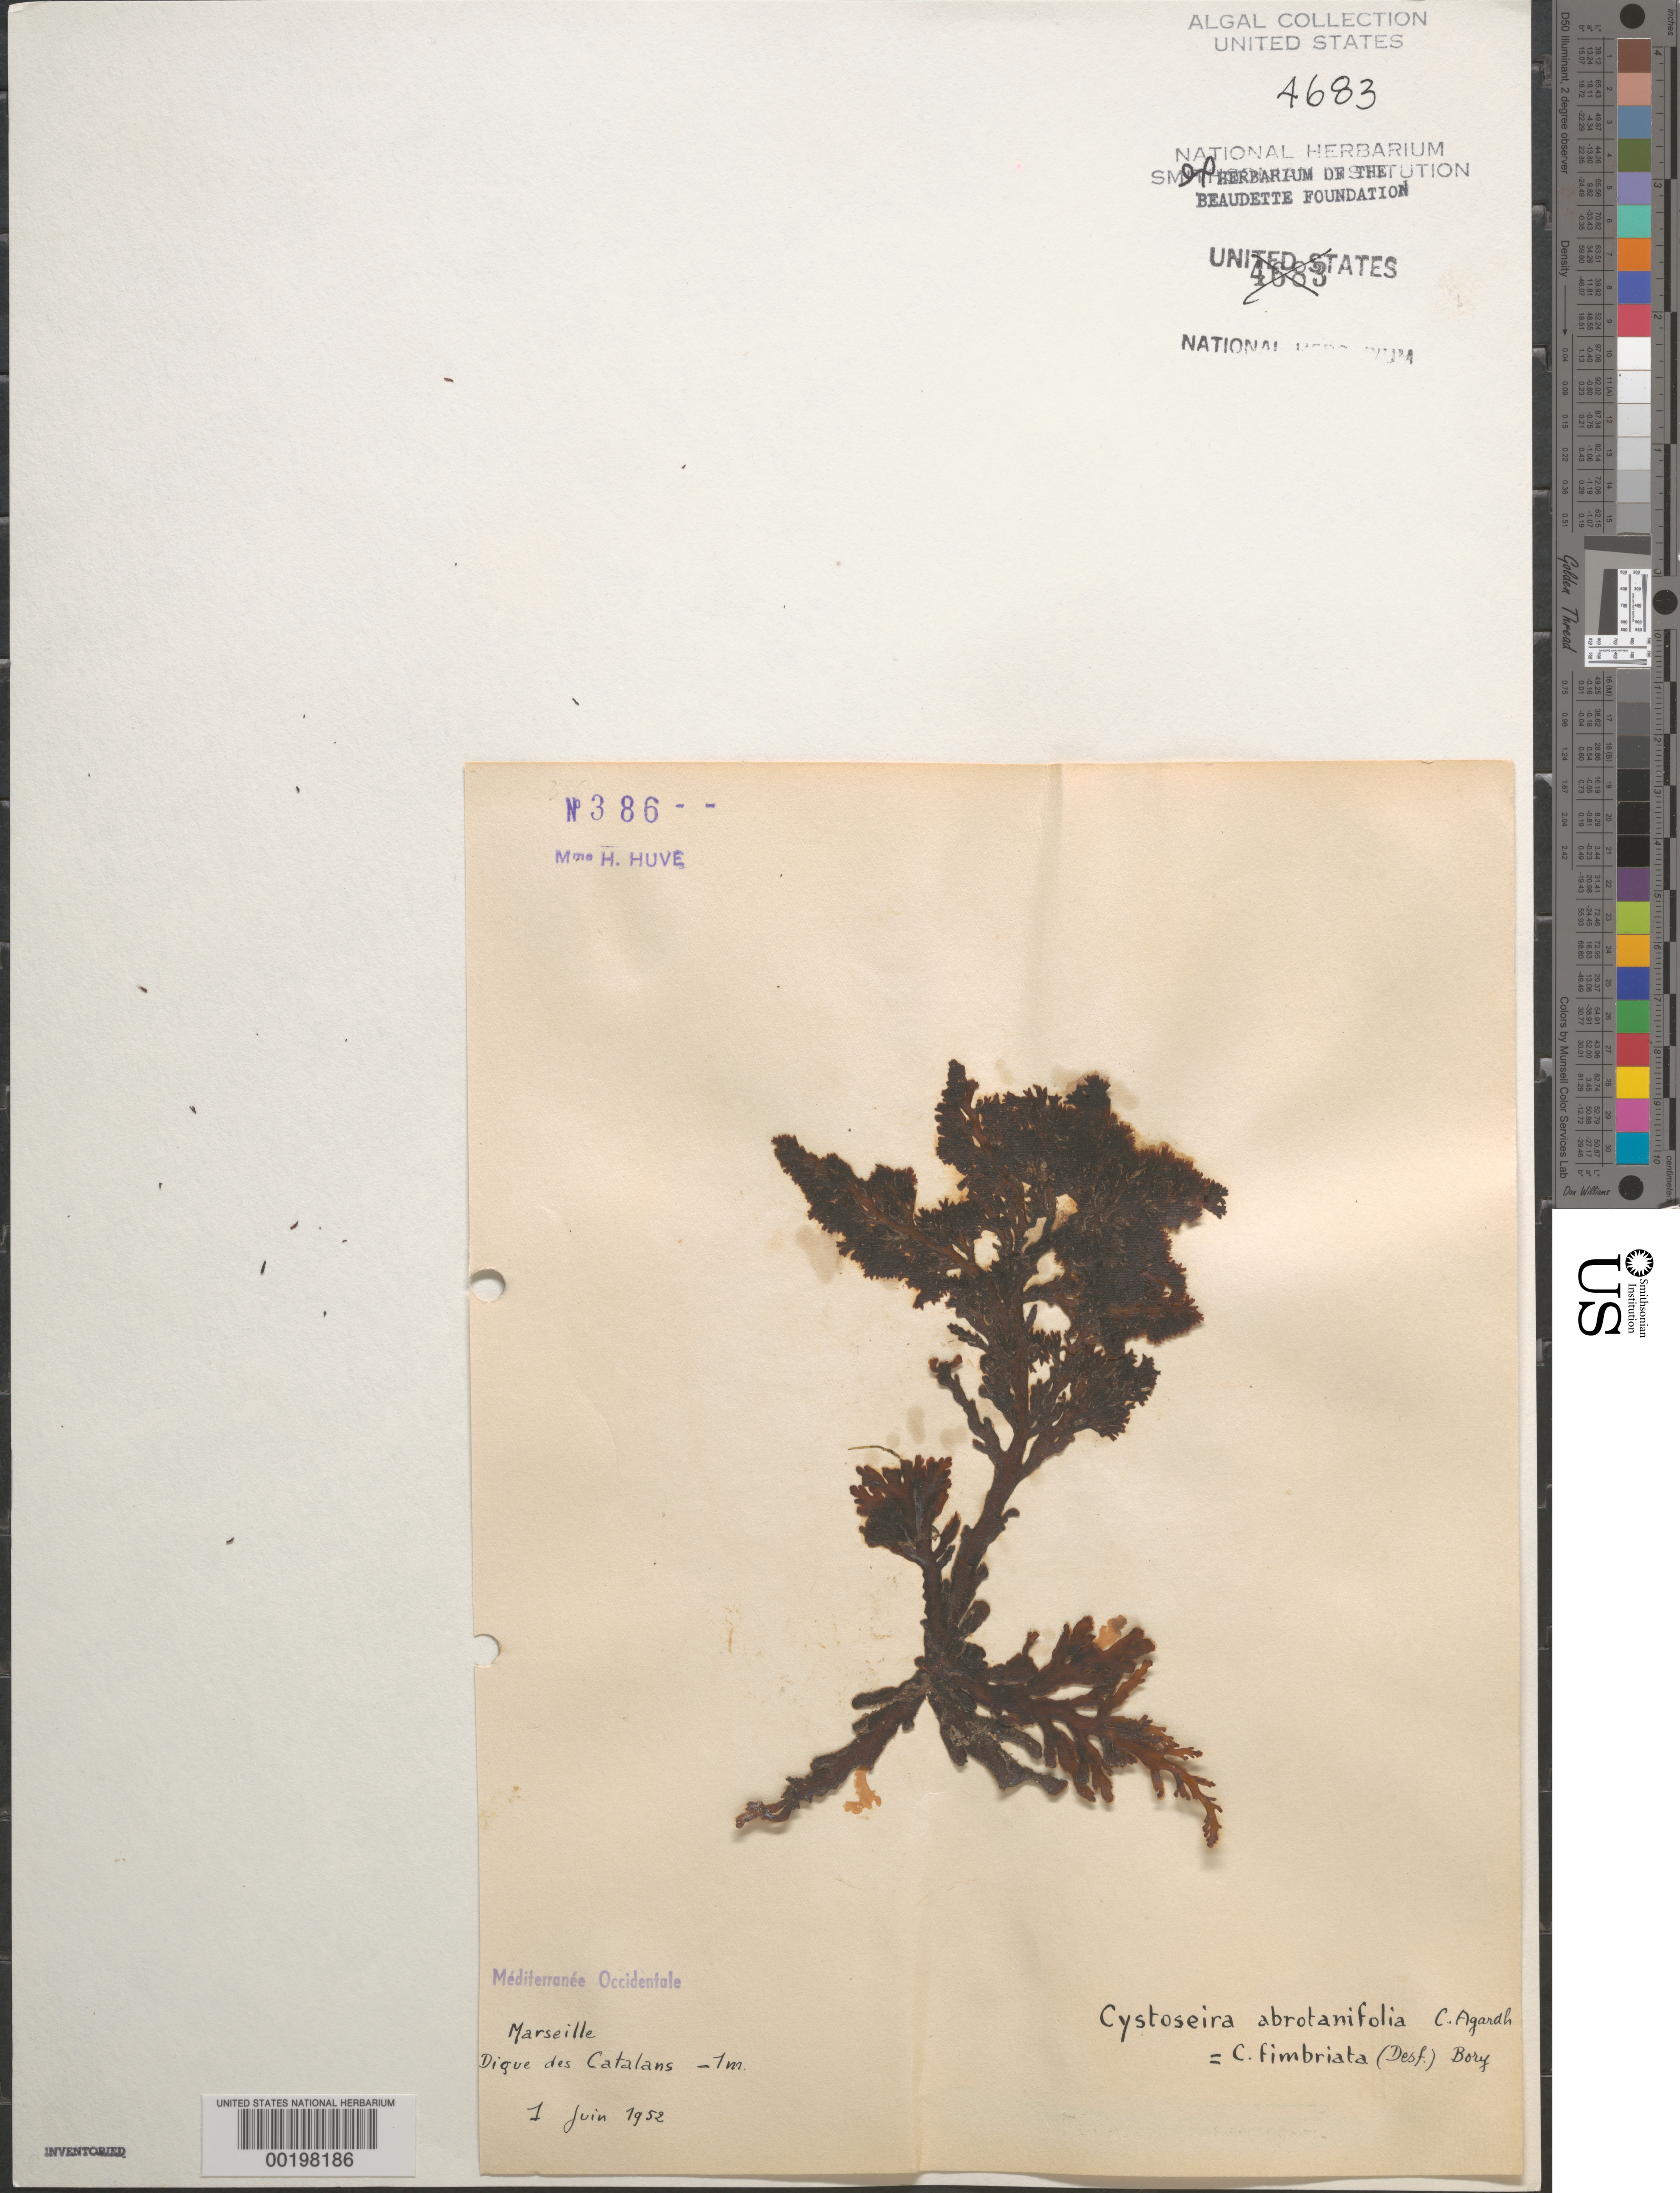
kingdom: Chromista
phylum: Ochrophyta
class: Phaeophyceae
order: Fucales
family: Sargassaceae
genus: Cystoseira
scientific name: Cystoseira foeniculacea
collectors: H. Huvé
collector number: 386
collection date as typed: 01 Jun 1952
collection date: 1952-06-01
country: France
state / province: Provence-Alpes-Côte d'Azur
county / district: Bouches-Du-Rhône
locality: Marseille, Catalans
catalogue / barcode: US 4683